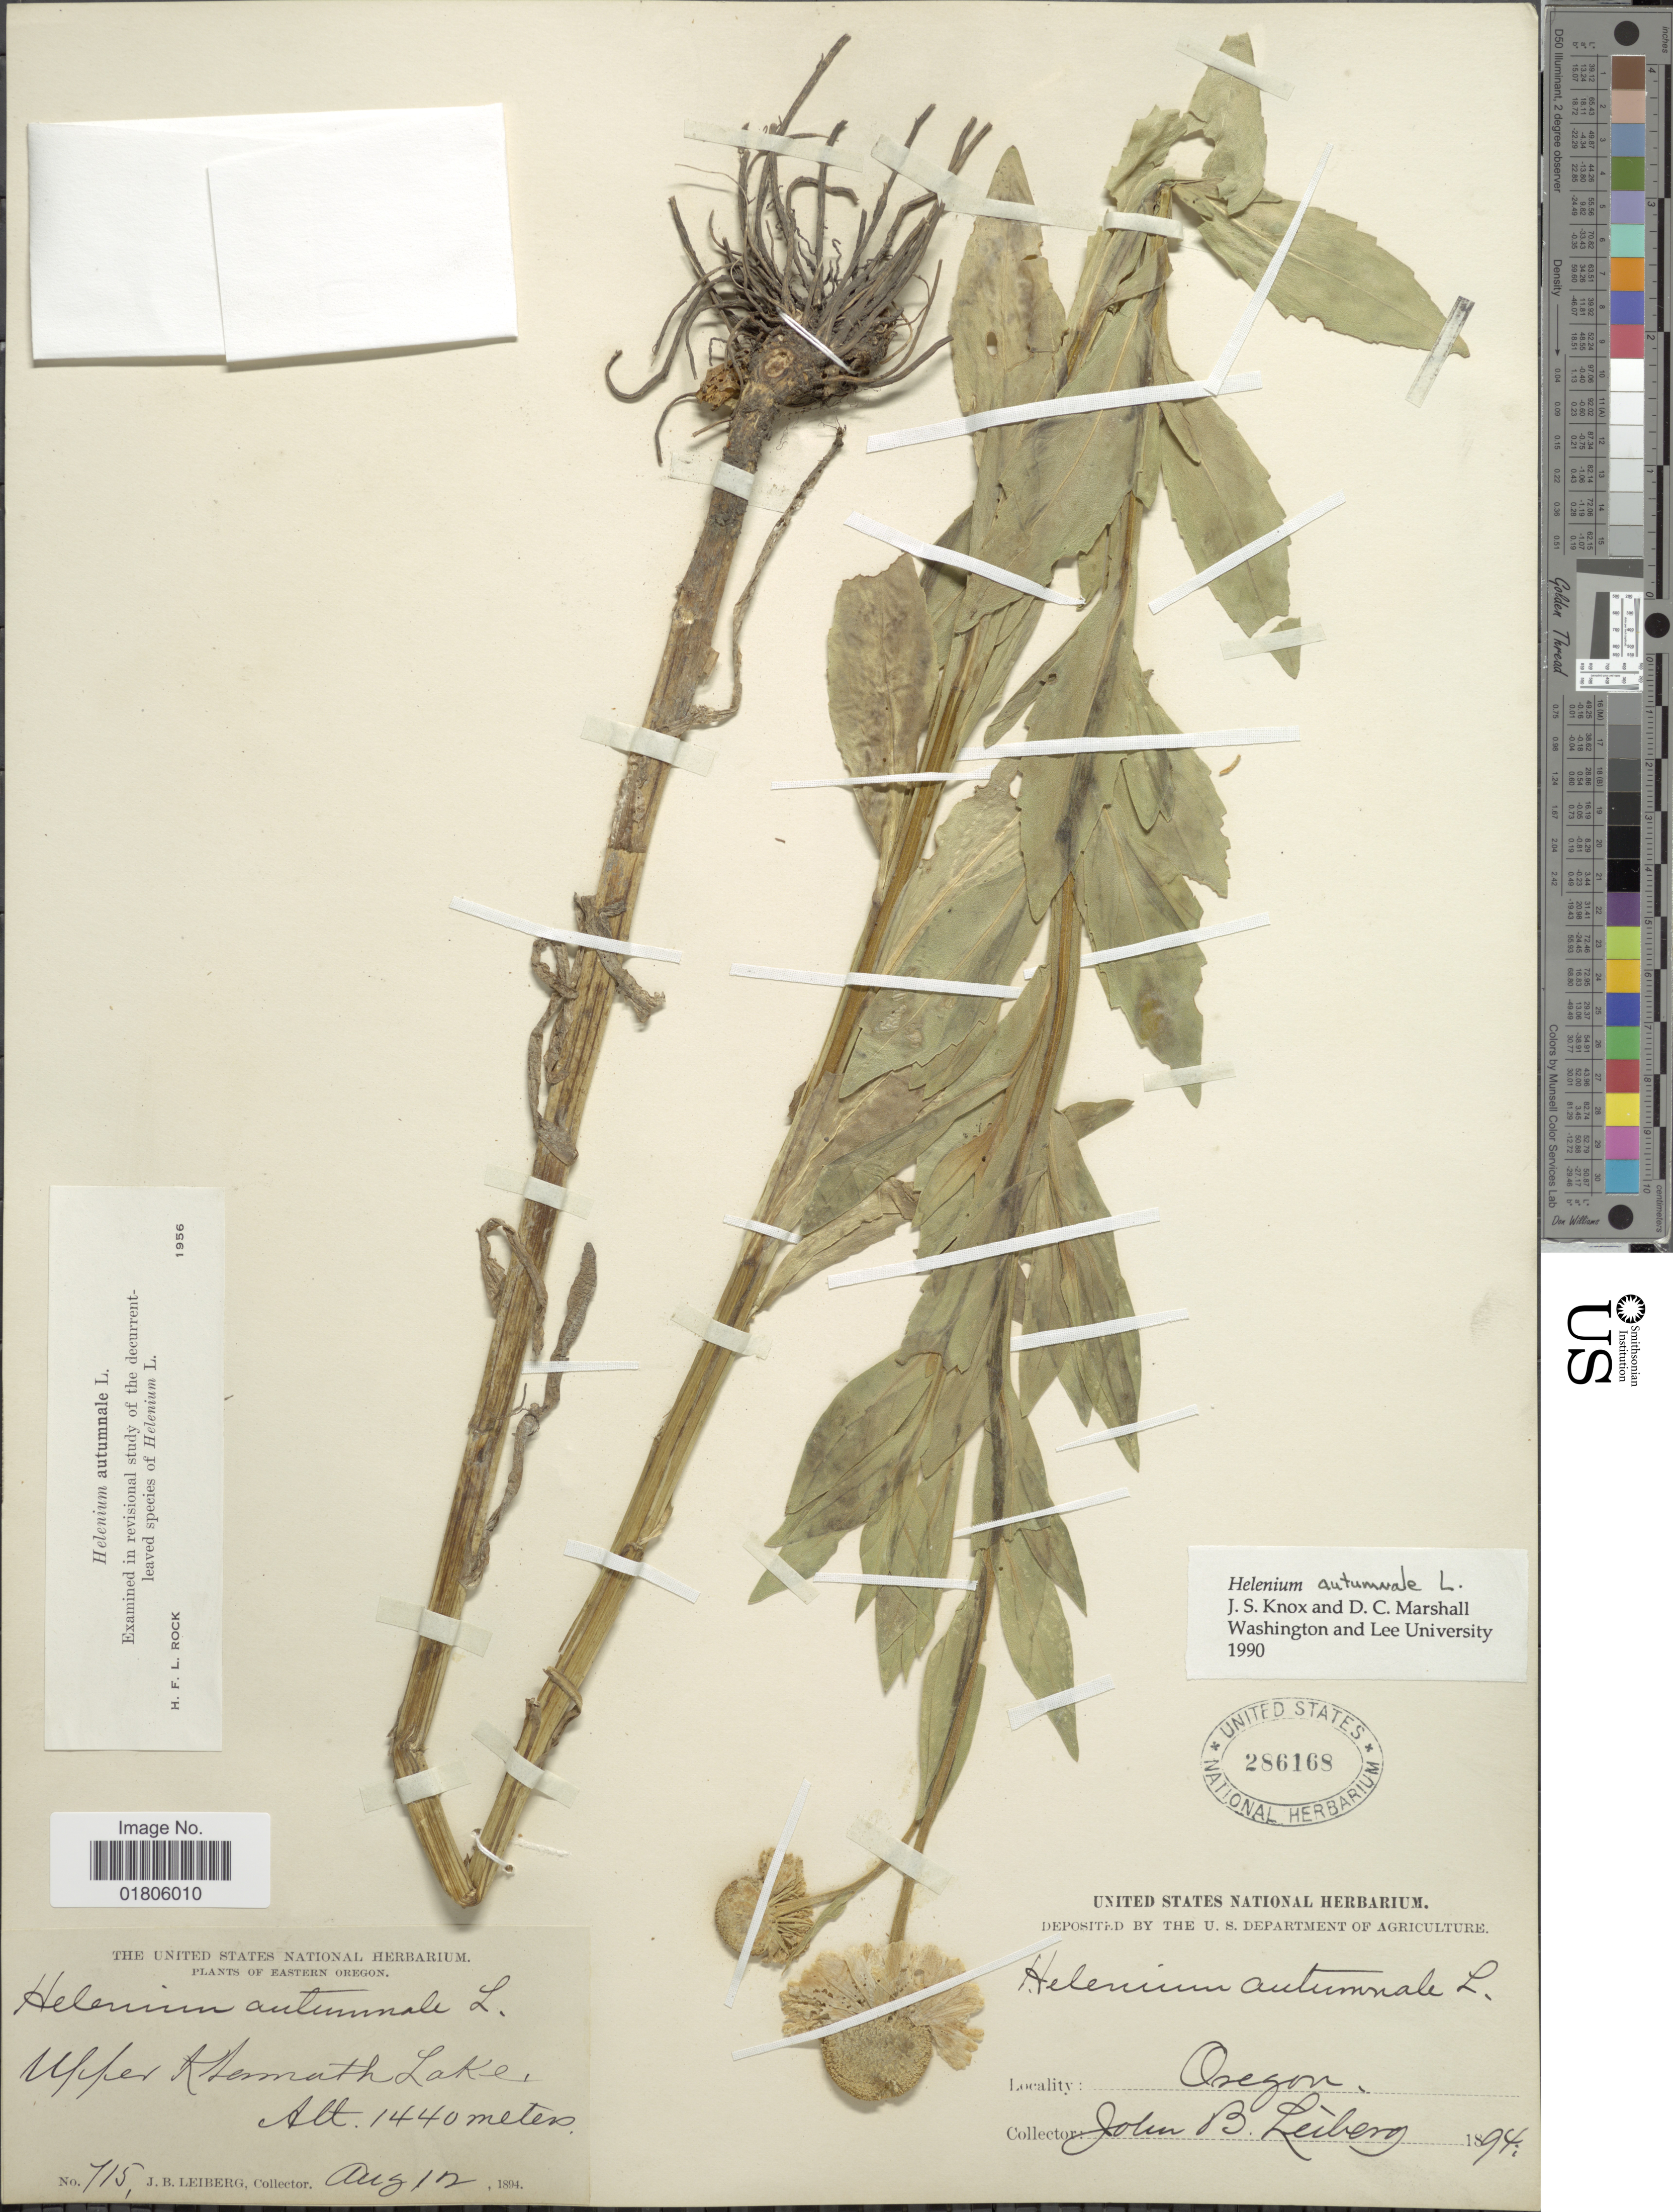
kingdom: Plantae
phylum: Tracheophyta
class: Magnoliopsida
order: Asterales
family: Asteraceae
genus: Helenium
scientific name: Helenium autumnale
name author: L.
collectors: J. B. Leiberg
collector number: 715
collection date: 1894-08-12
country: United States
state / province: Oregon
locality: Upper Khamath Lake. Eastern Oregon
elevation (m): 1440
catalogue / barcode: US 286168